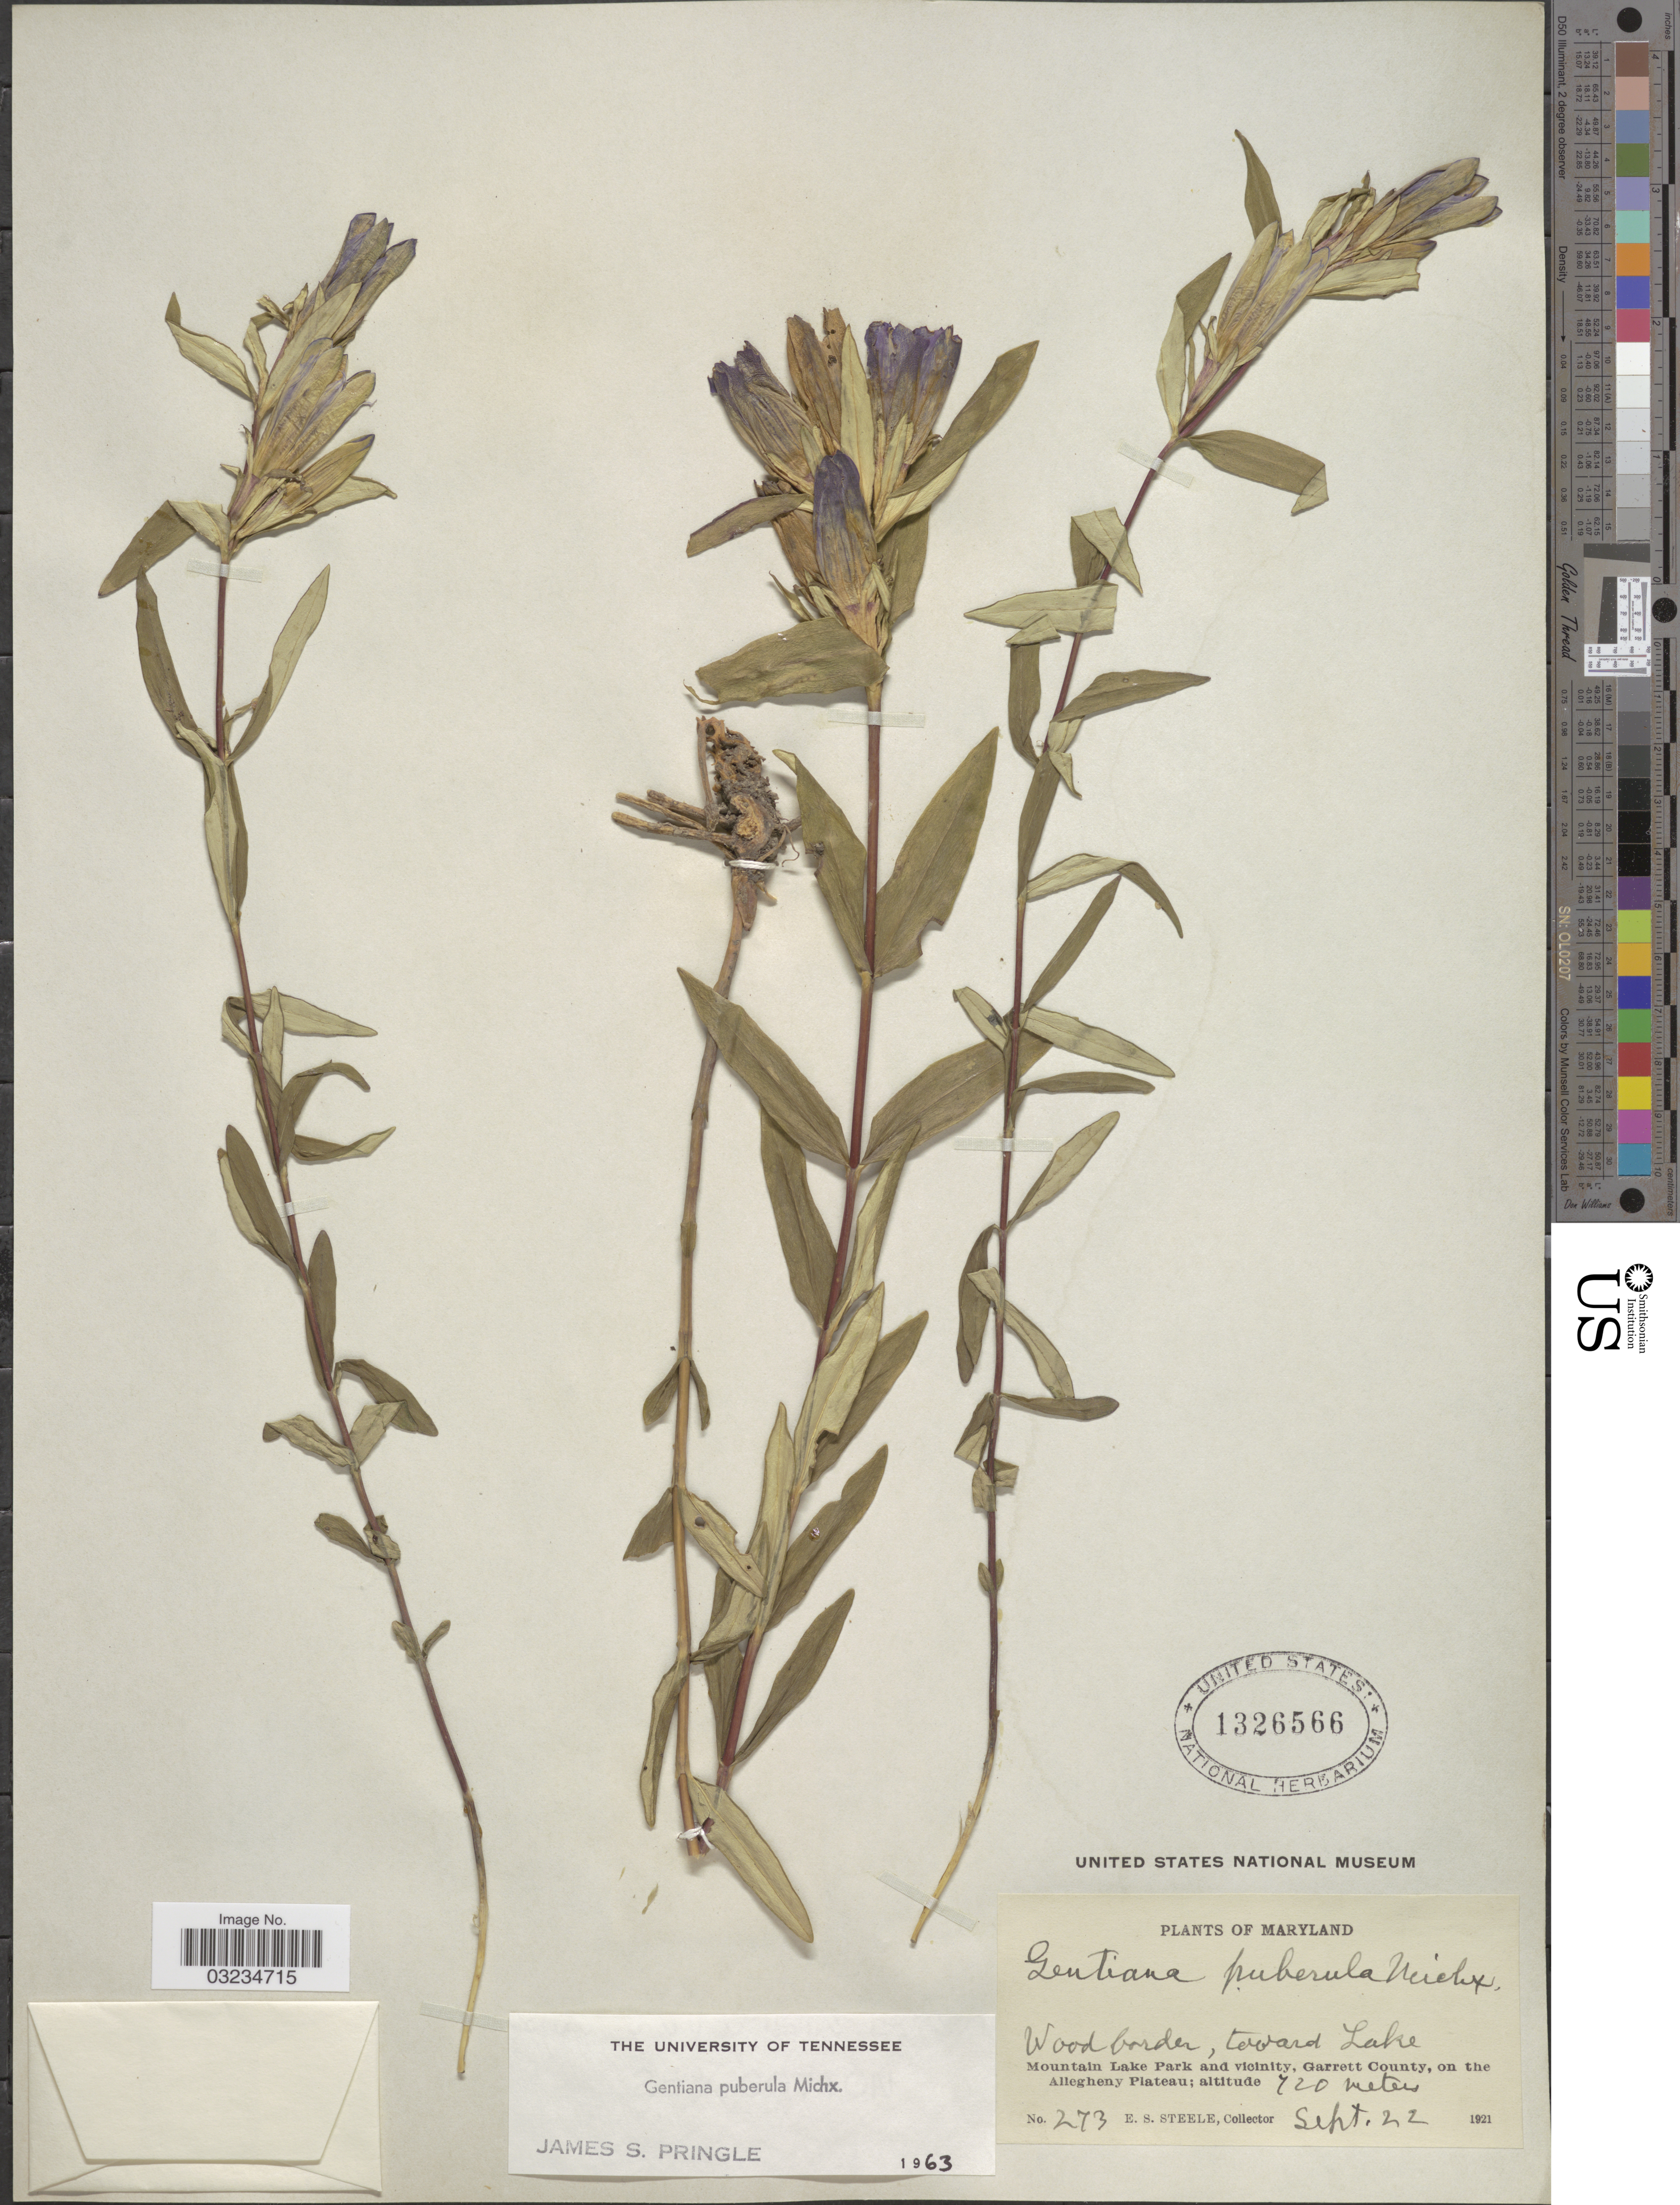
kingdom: Plantae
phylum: Tracheophyta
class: Magnoliopsida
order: Gentianales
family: Gentianaceae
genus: Gentiana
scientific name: Gentiana puberula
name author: Michx.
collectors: E. Steele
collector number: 273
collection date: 1921-09-22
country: United States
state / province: Maryland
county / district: Garrett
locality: Wood border, toward Lake. Mountain Lake Park and vicinity, Garrett County, on the Allegheny Plateau.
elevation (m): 720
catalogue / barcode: US 1326566